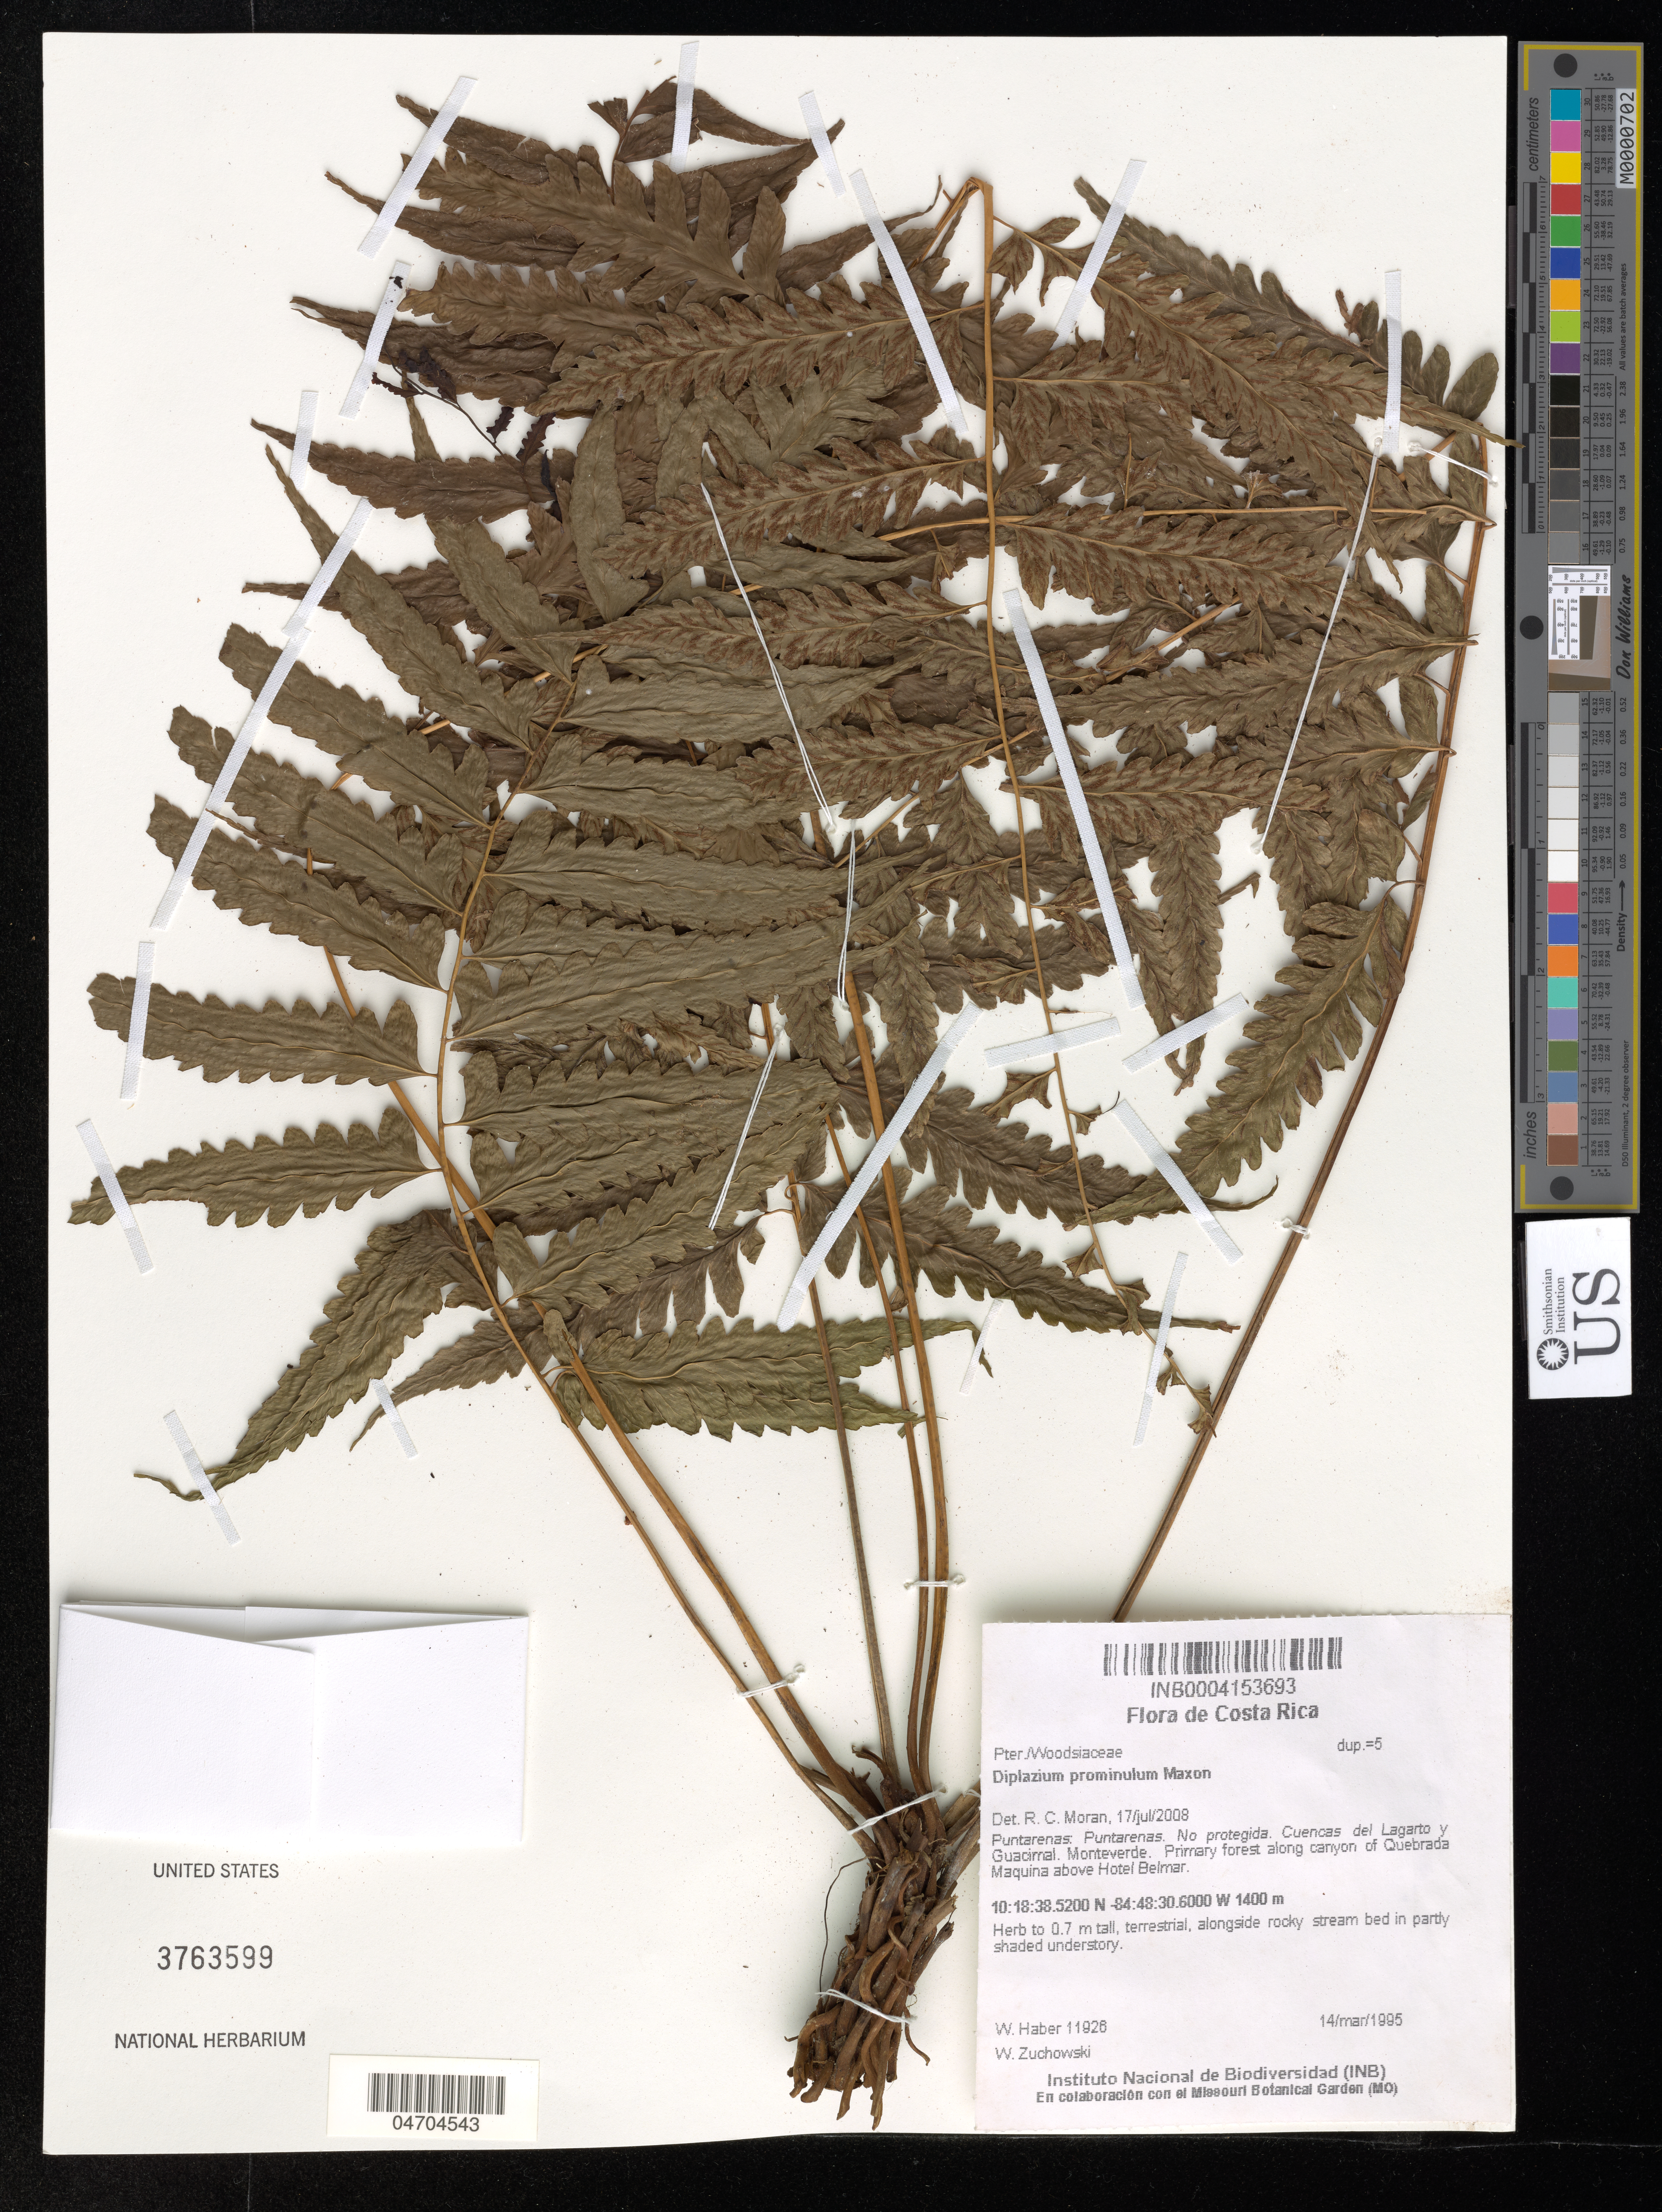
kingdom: Plantae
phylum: Tracheophyta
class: Polypodiopsida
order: Polypodiales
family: Athyriaceae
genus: Diplazium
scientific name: Diplazium prominulum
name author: Maxon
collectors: W. Haber & W. Zuchowski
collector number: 11926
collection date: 1995-03-14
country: Costa Rica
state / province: Puntarenas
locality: Puntarenas. No protegida. Cuencas del Lagarto y Guacimal. Monteverde. Primary forest along canyon of Quebrada Maquina above Hotel Belmar.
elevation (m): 1400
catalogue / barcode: US 3763599